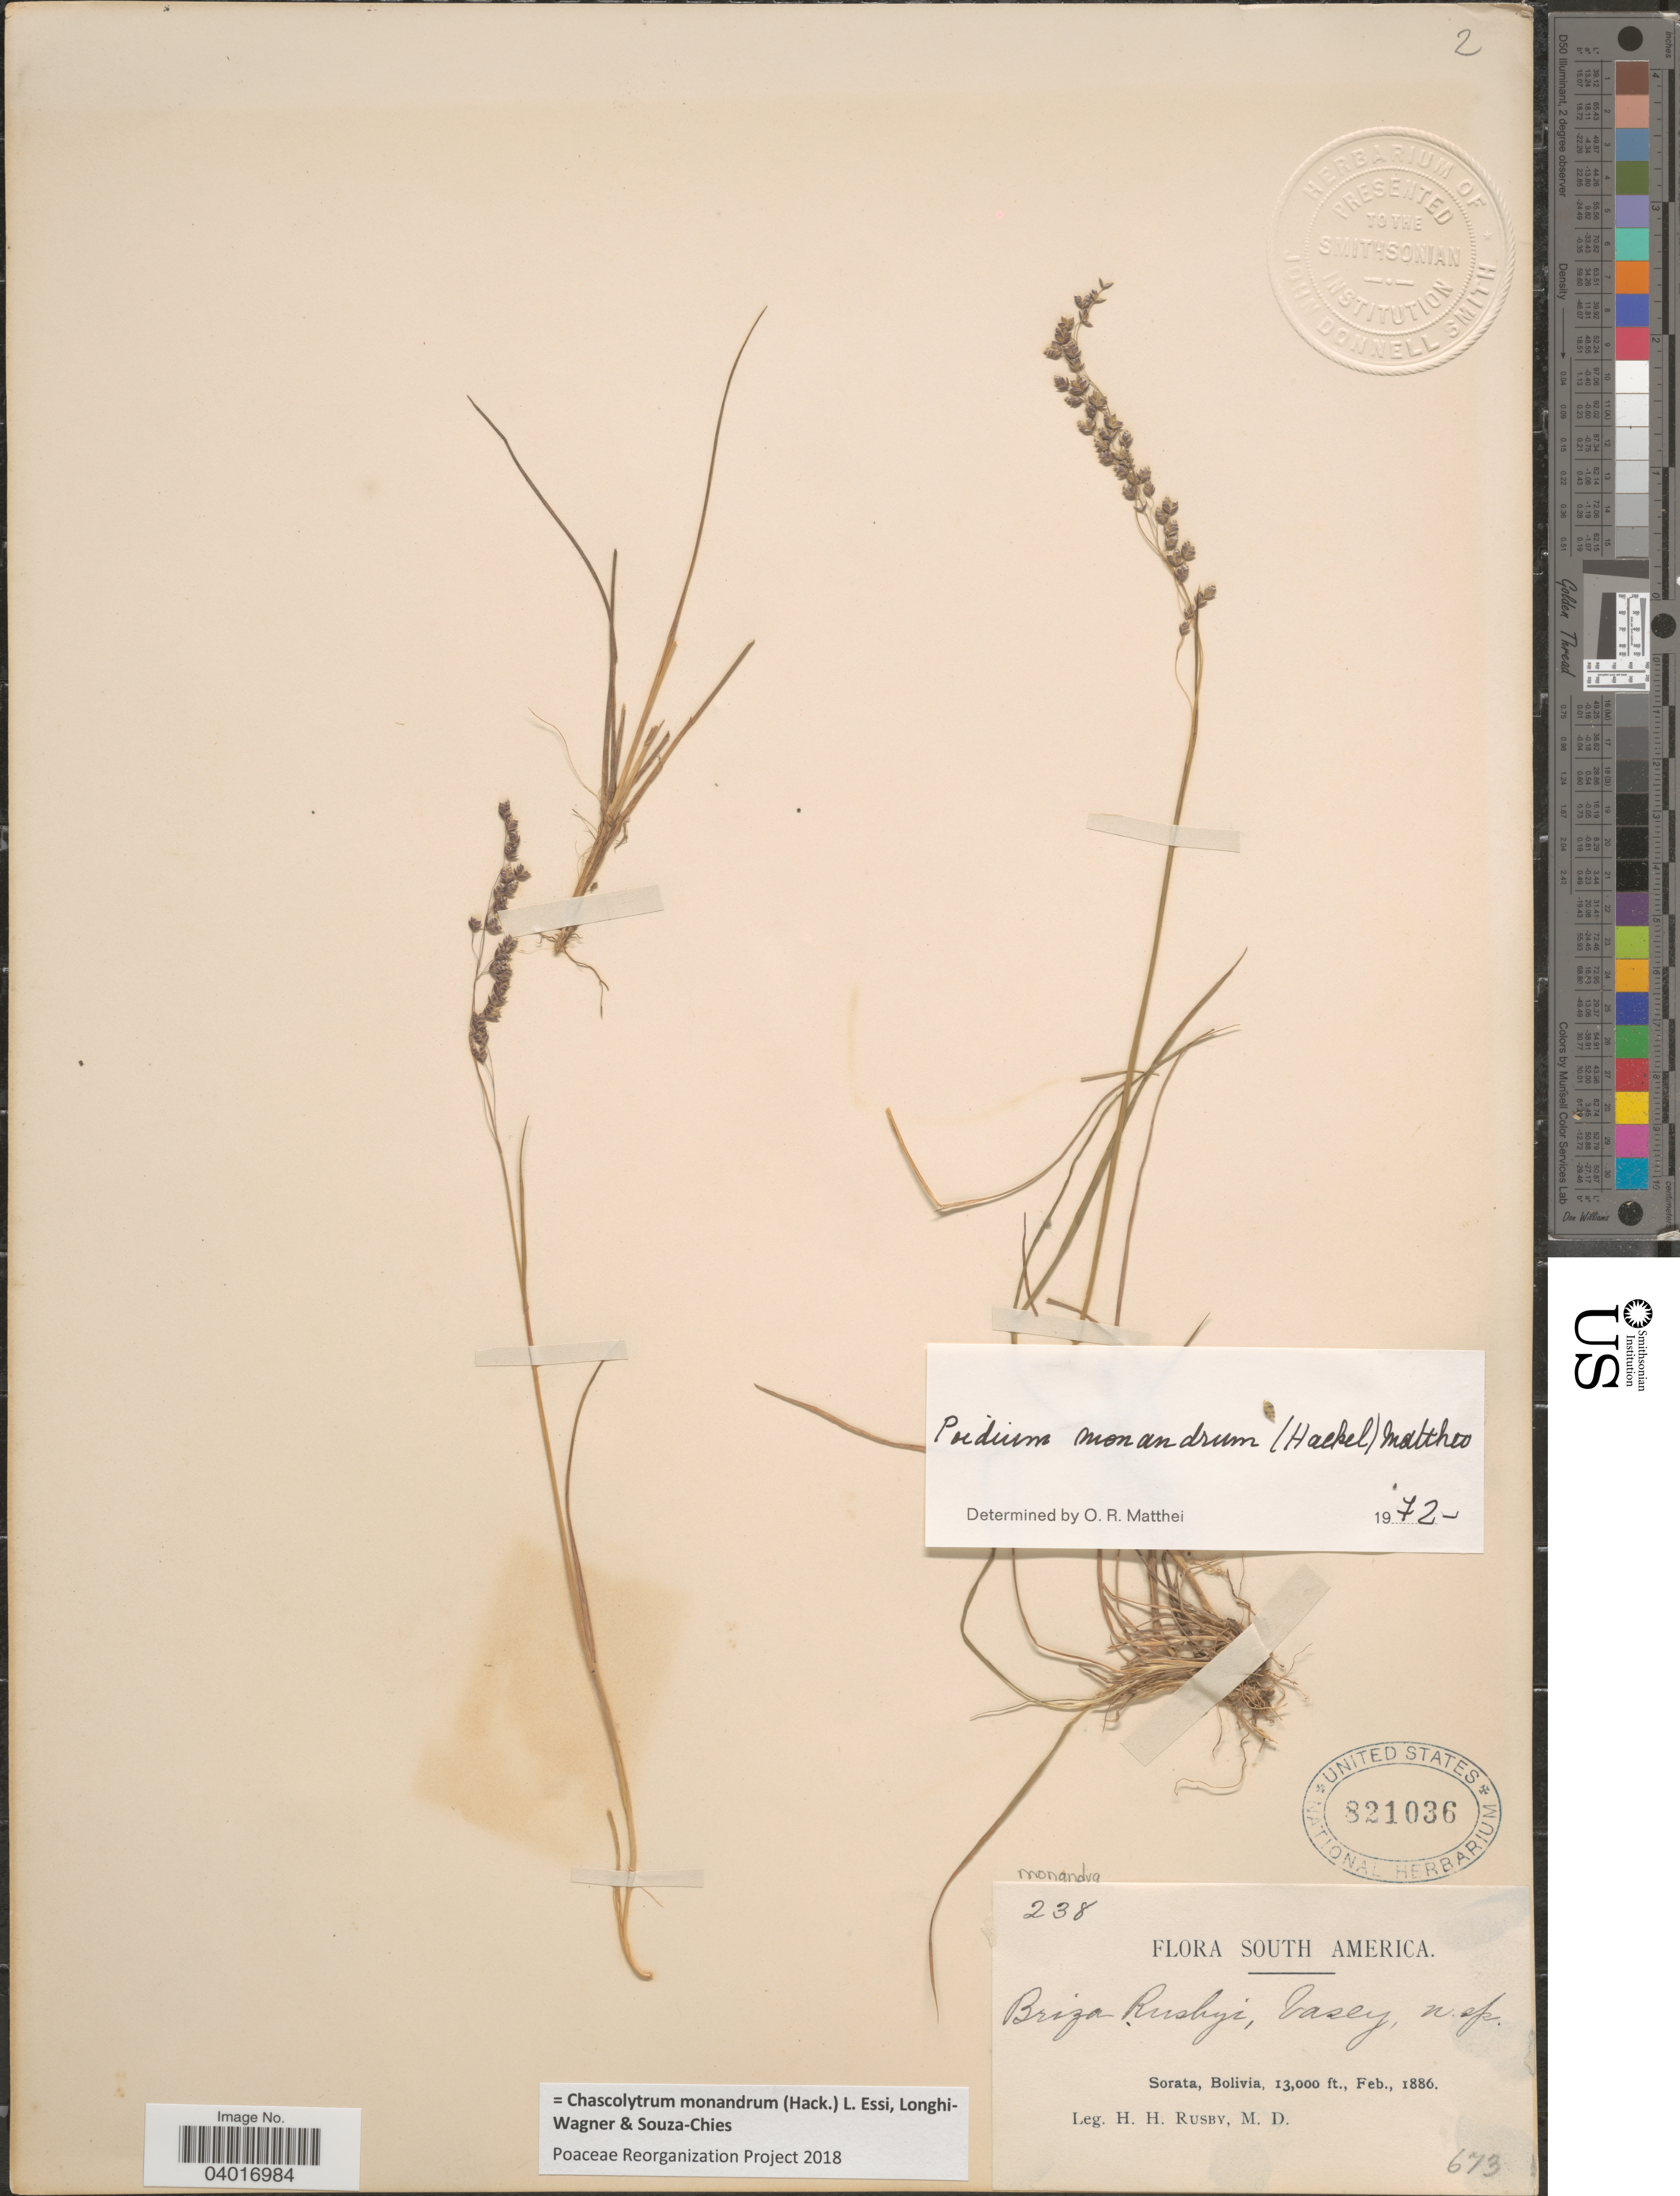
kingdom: Plantae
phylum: Tracheophyta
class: Liliopsida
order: Poales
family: Poaceae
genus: Chascolytrum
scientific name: Chascolytrum monandrum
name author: (Hack.) L. Essi et al.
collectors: H. H. Rusby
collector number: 238/673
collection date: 1886-02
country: Bolivia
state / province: La Páz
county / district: Larecaja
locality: Sorata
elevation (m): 3962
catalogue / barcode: US 821036